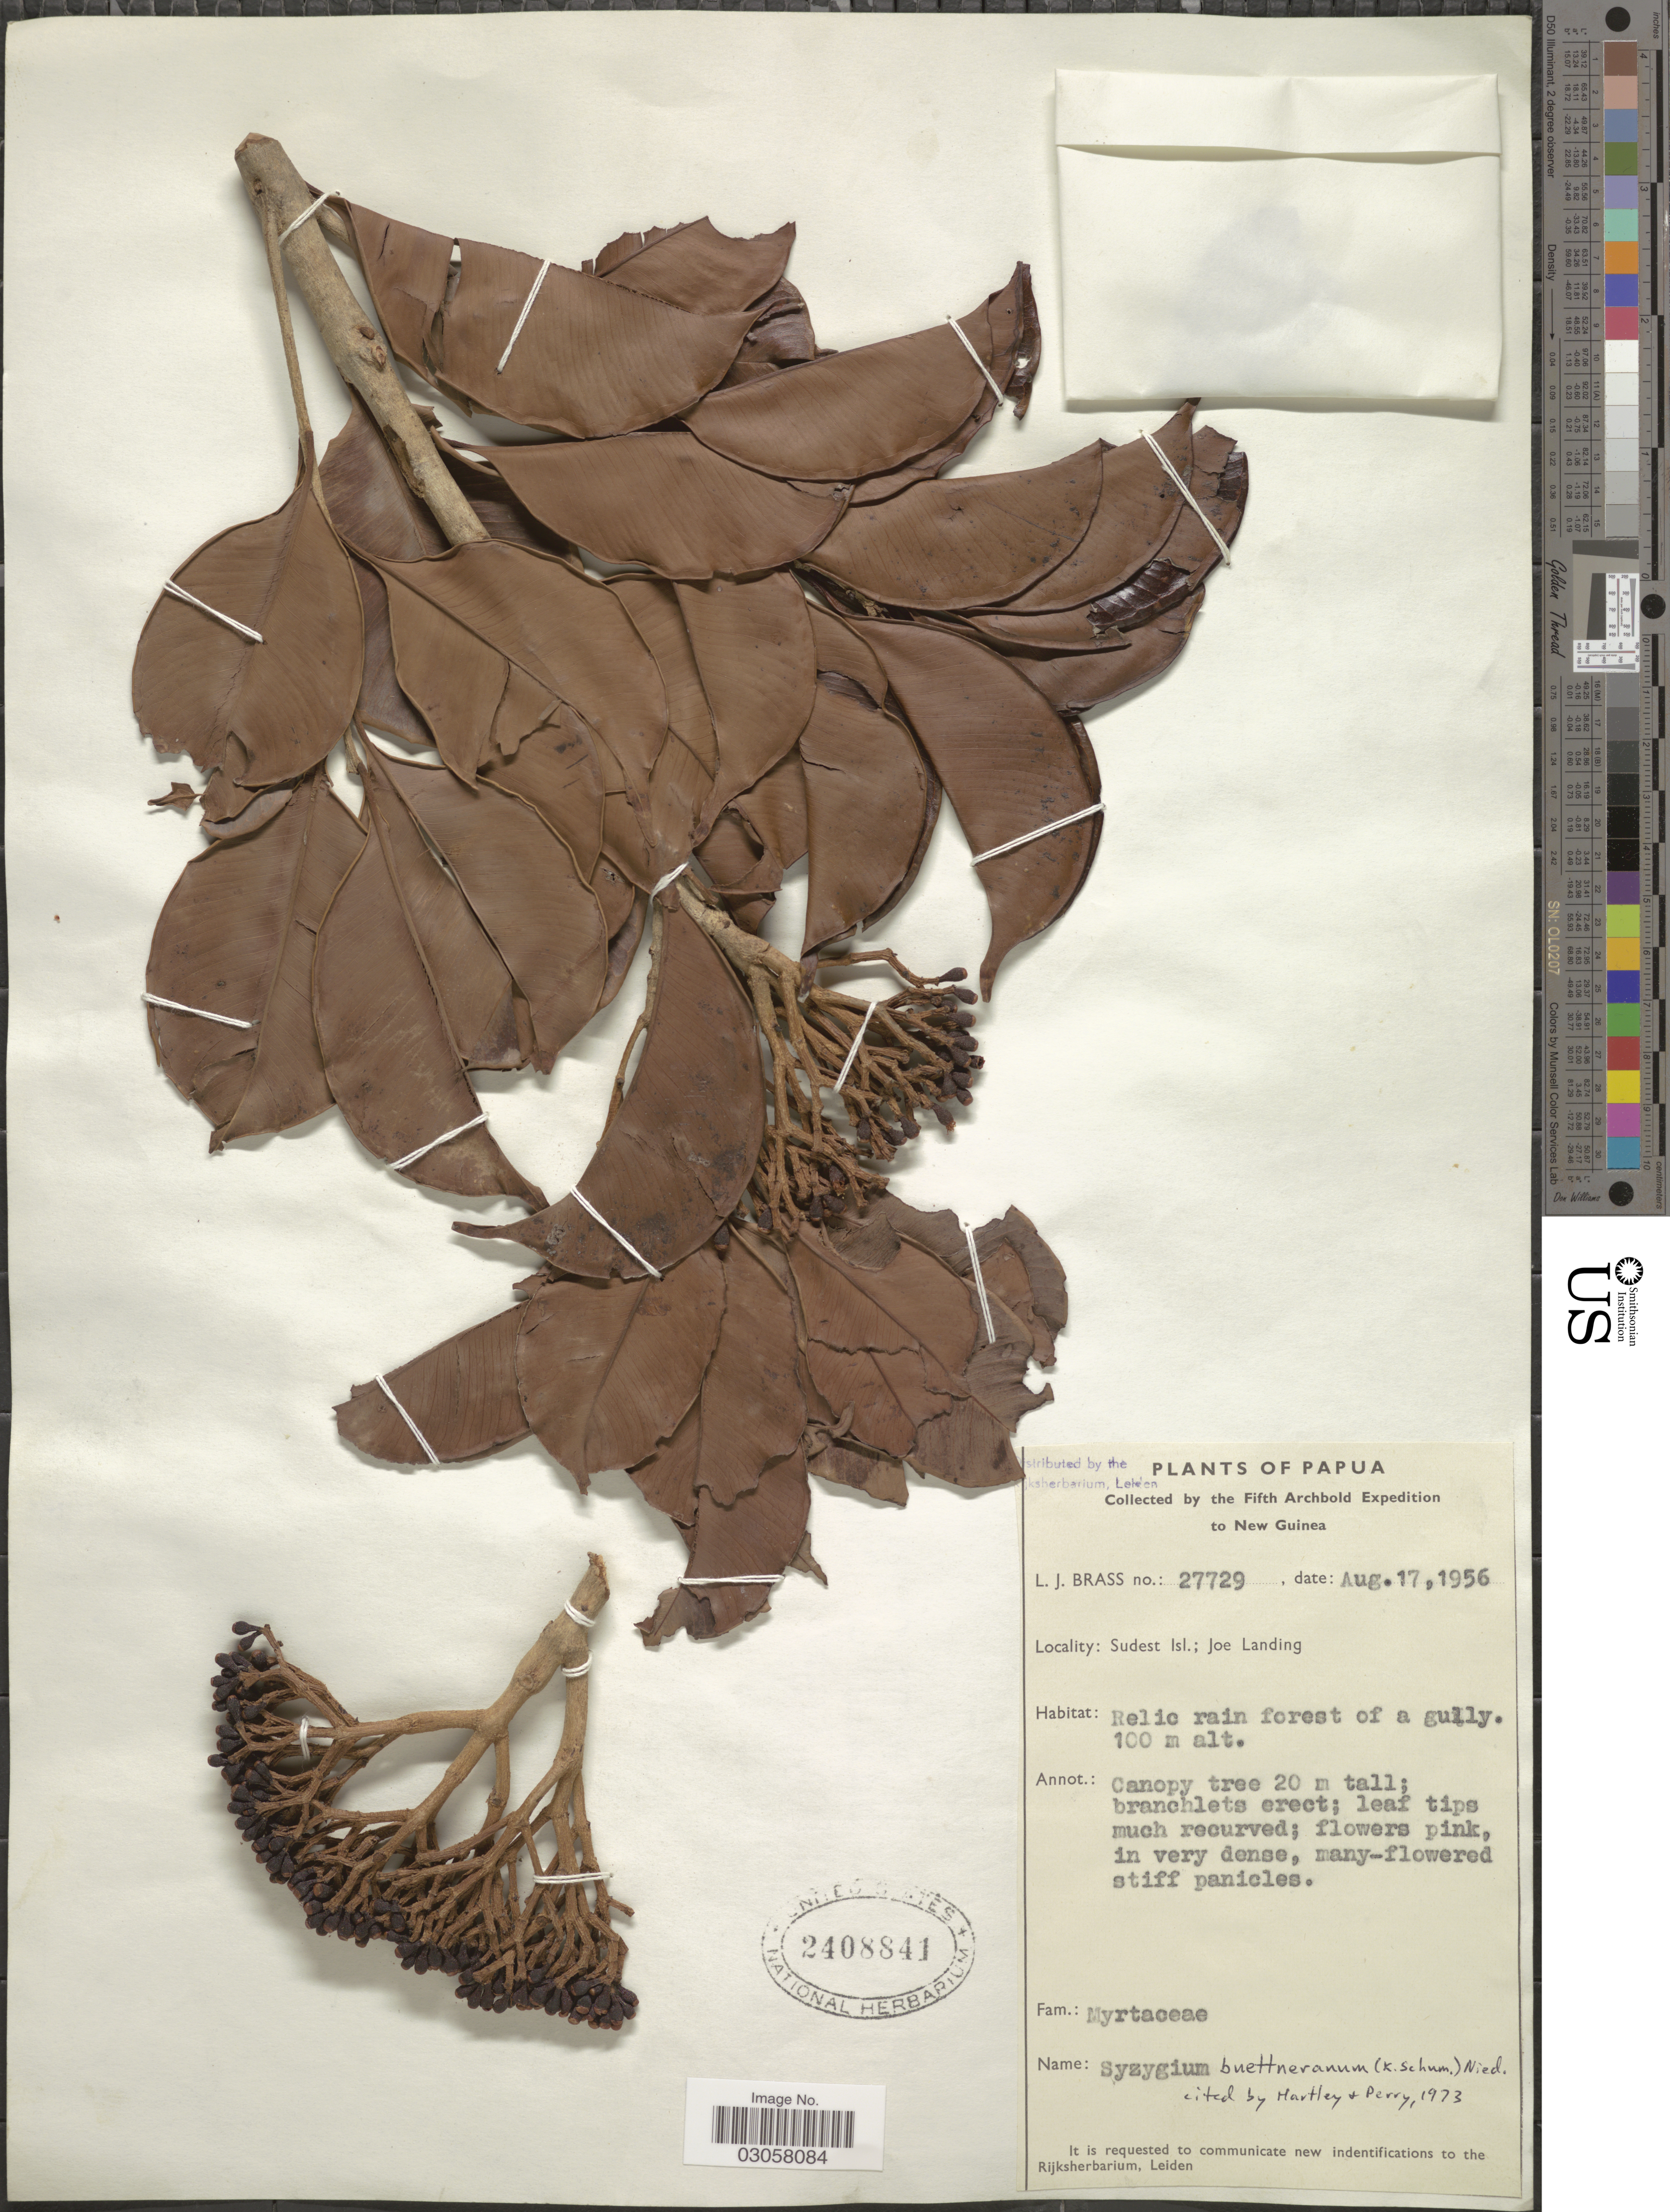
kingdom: Plantae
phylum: Tracheophyta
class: Magnoliopsida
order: Myrtales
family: Myrtaceae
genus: Syzygium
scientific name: Syzygium buettnerianum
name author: (K. Schum.) Nied.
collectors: L. J. Brass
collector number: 27729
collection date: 1956-08-17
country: Papua New Guinea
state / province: Milne Bay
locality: Papua. New Guinea. Sudest Is; Joe Landing.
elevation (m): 100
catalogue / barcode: US 2408841